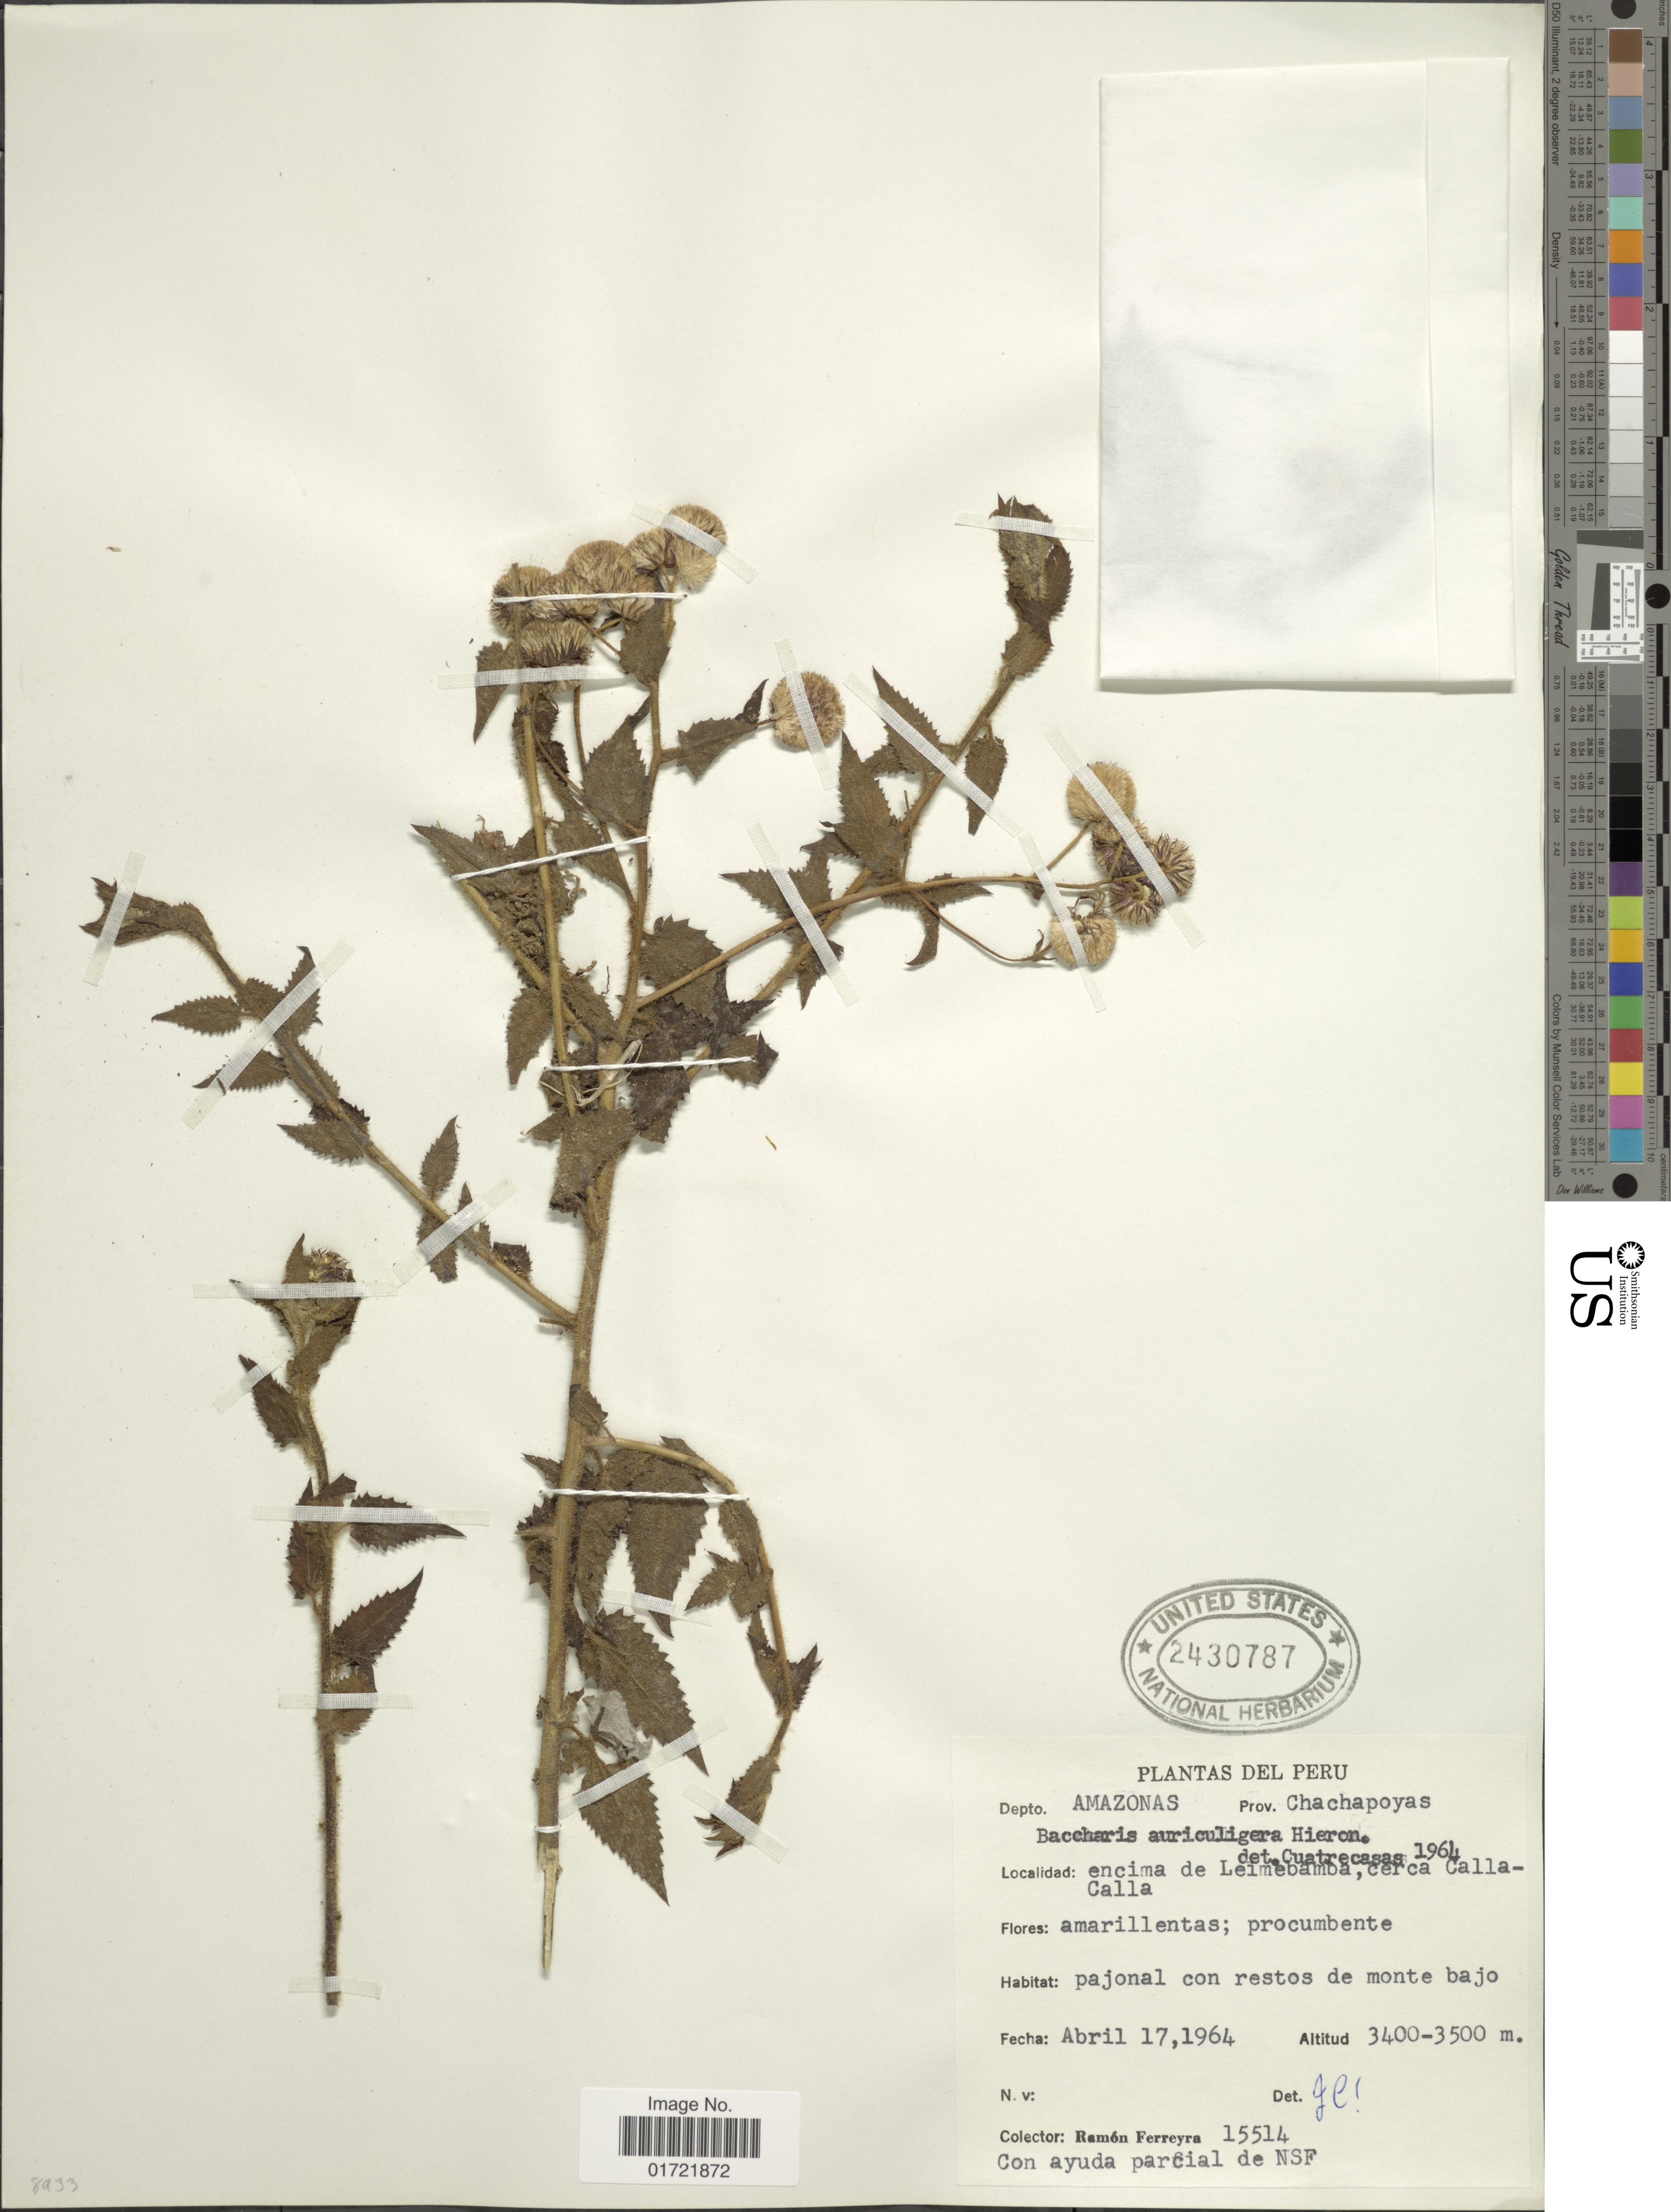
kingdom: Plantae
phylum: Tracheophyta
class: Magnoliopsida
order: Asterales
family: Asteraceae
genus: Baccharis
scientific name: Baccharis auriculigera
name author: Hieron.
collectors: R. A. Ferreyra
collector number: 15514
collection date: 1964-04-17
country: Peru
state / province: Amazonas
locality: Prov. Chachapoyas. Encima de Leimebamba, cerca CallaCalla.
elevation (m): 3400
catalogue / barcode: US 2430787